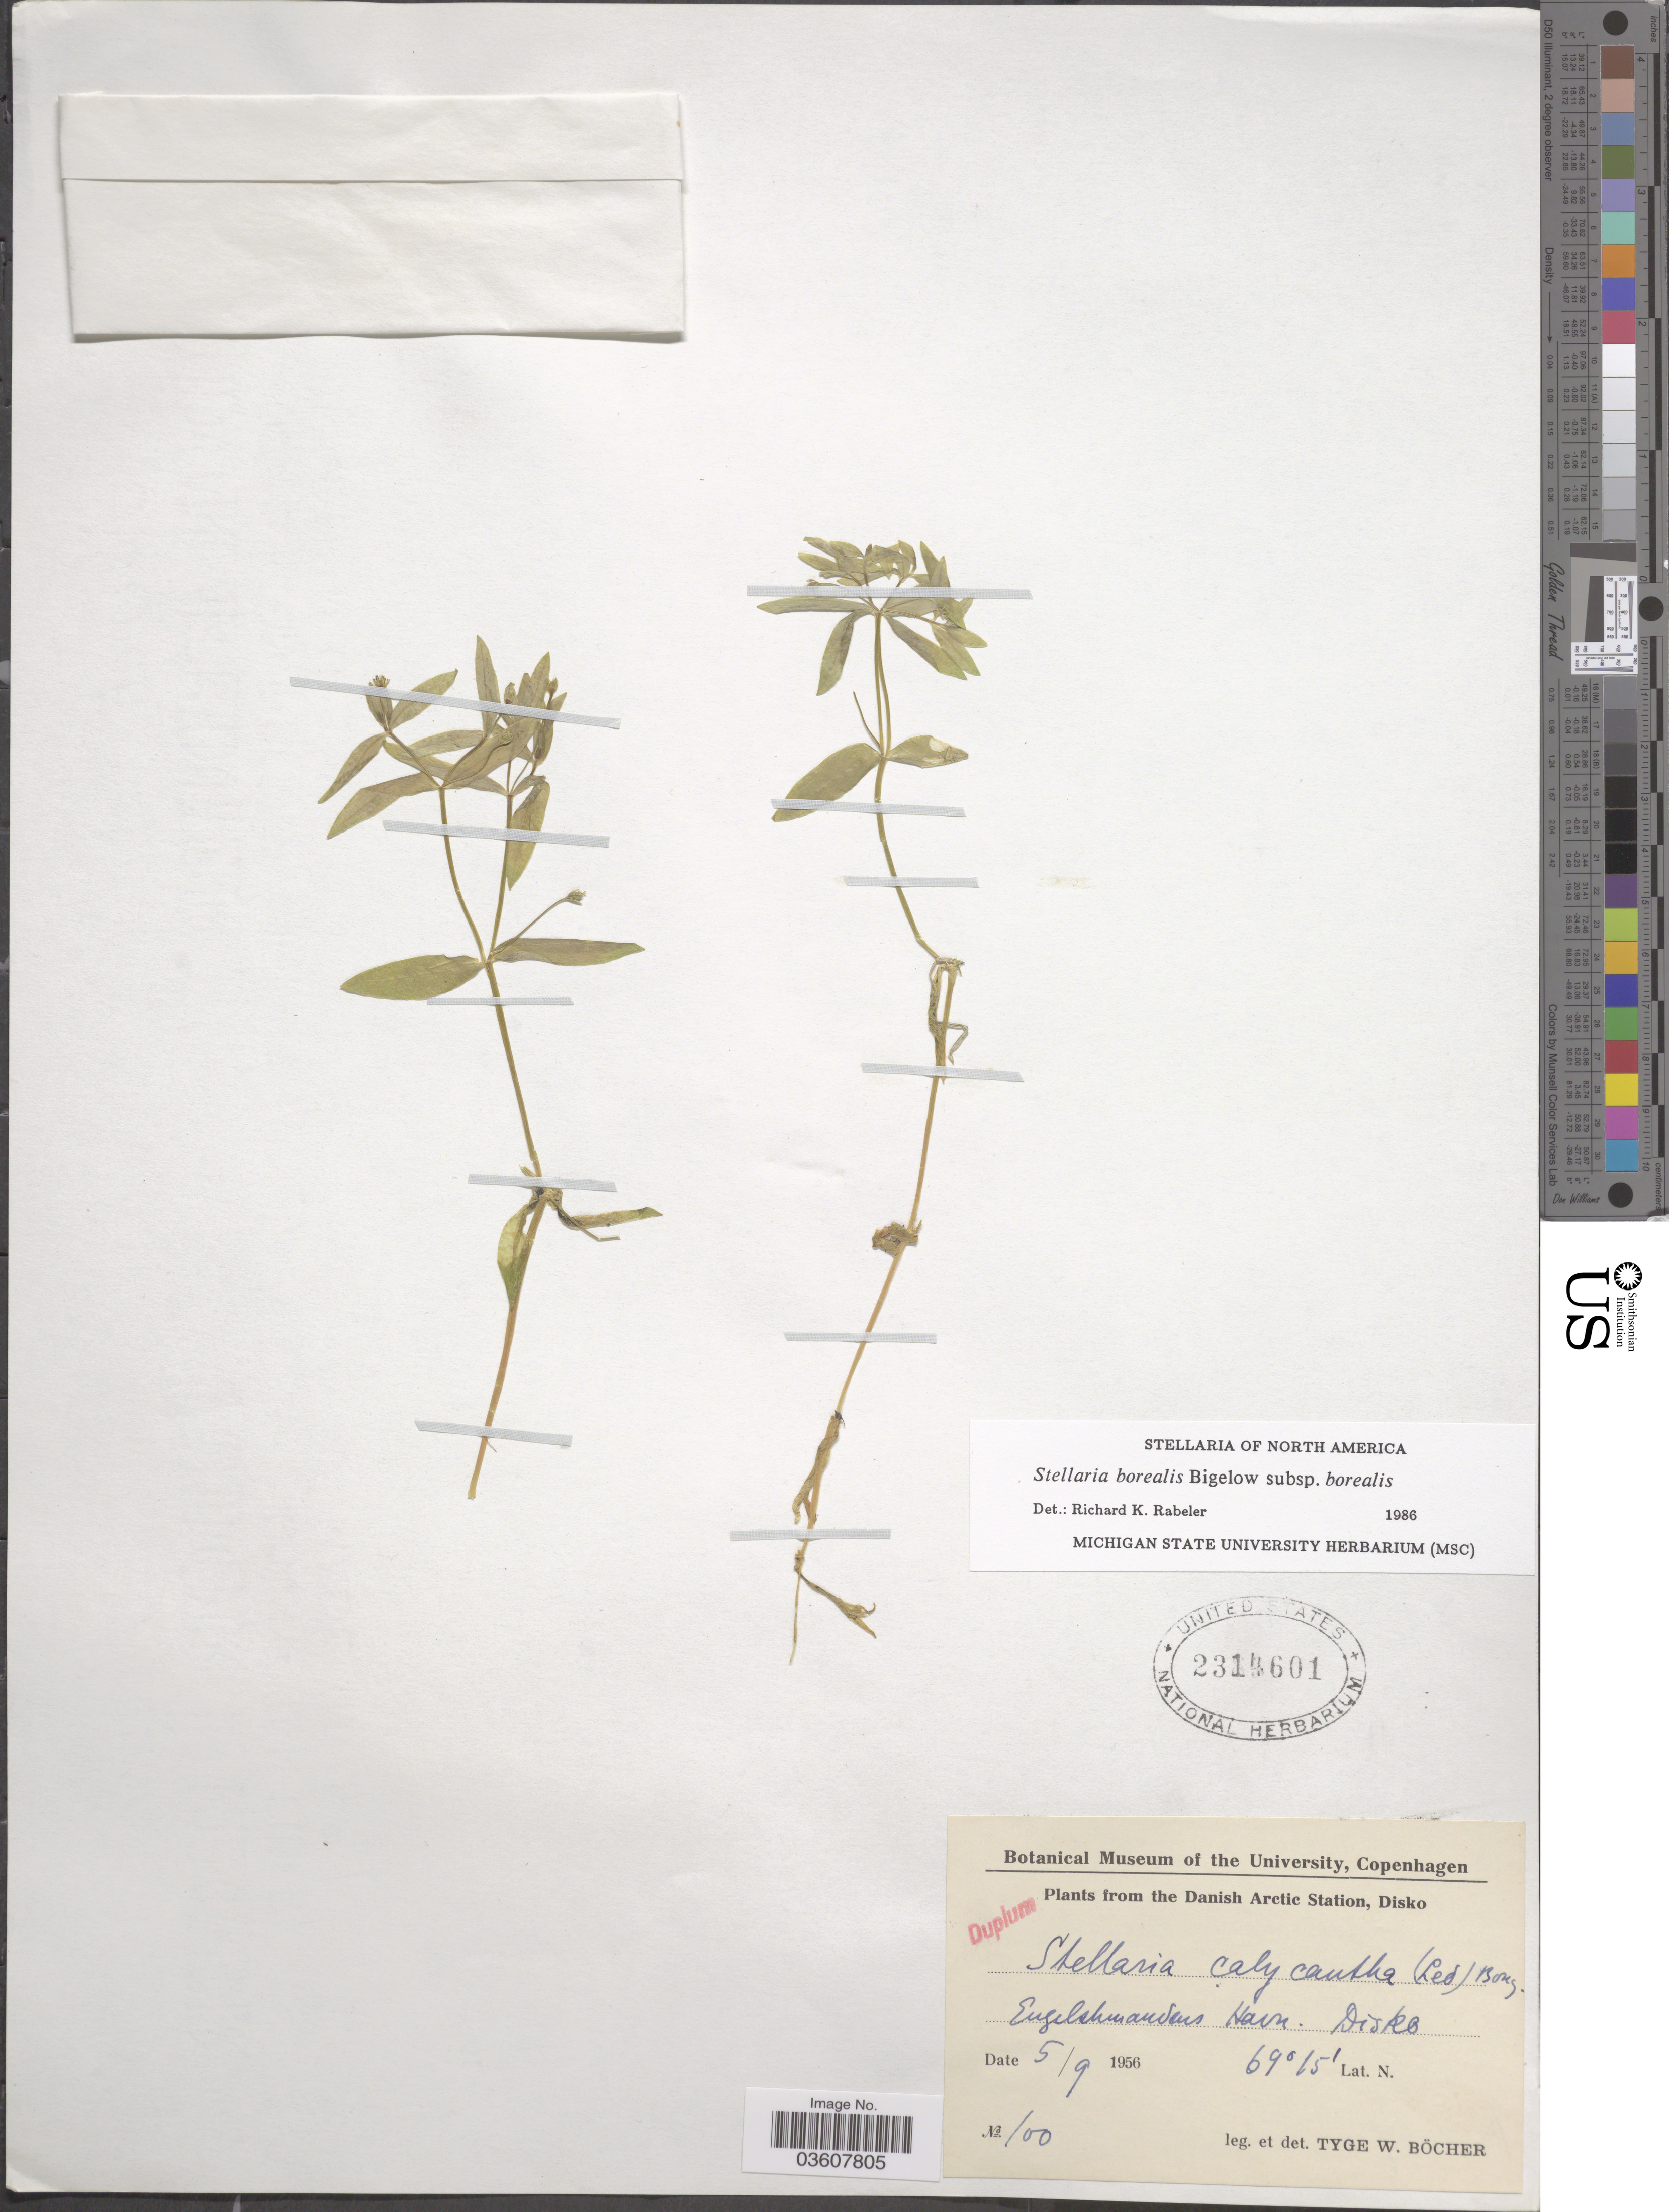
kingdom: Plantae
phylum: Tracheophyta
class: Magnoliopsida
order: Caryophyllales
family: Caryophyllaceae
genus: Stellaria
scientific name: Stellaria borealis subsp. borealis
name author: Bigelow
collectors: T. Böcher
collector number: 100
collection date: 1956-09-05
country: Greenland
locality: The Danish Arctic Station, Disko. Engelskmandens Havn. Disko.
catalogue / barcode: US 2314601